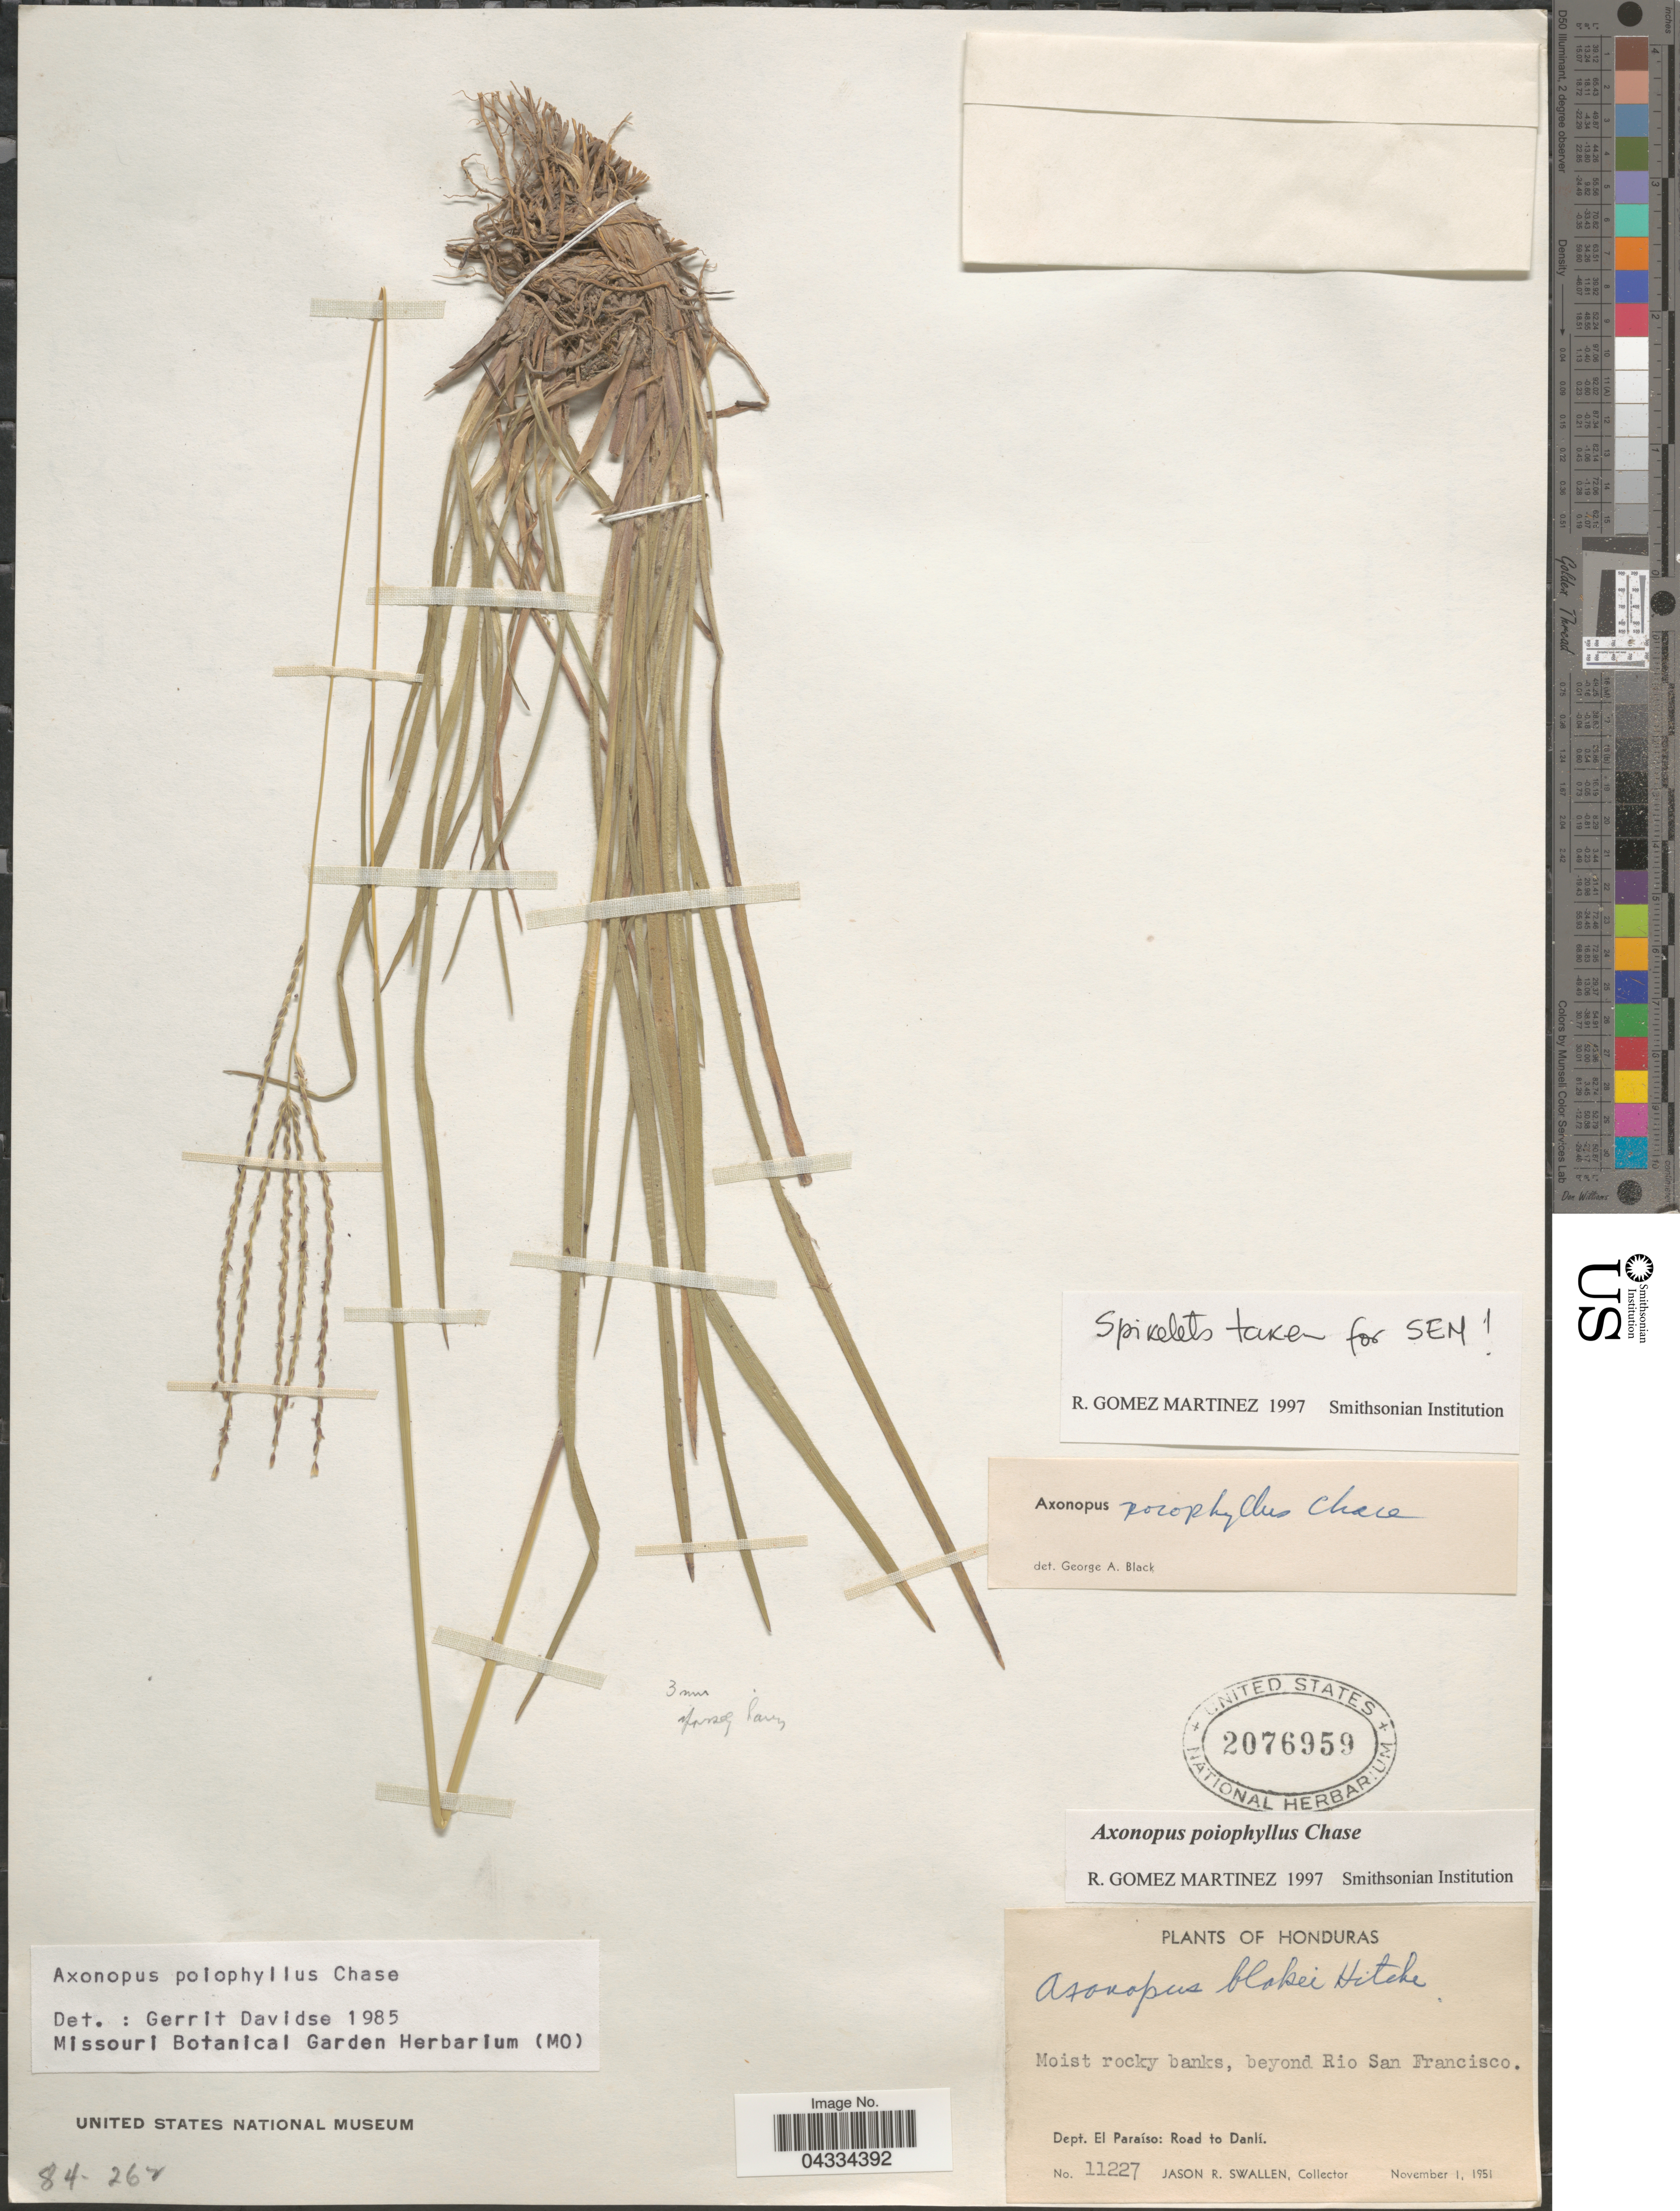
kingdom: Plantae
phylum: Tracheophyta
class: Liliopsida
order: Poales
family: Poaceae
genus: Axonopus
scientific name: Axonopus poiophyllus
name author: Chase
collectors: J. R. Swallen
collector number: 11227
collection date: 1951-11-01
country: Honduras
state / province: El Paraiso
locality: Moist rocky banks, beyond Rio San Francisco. Dept. El Paraíso: Road to Danli.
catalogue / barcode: US 2076959